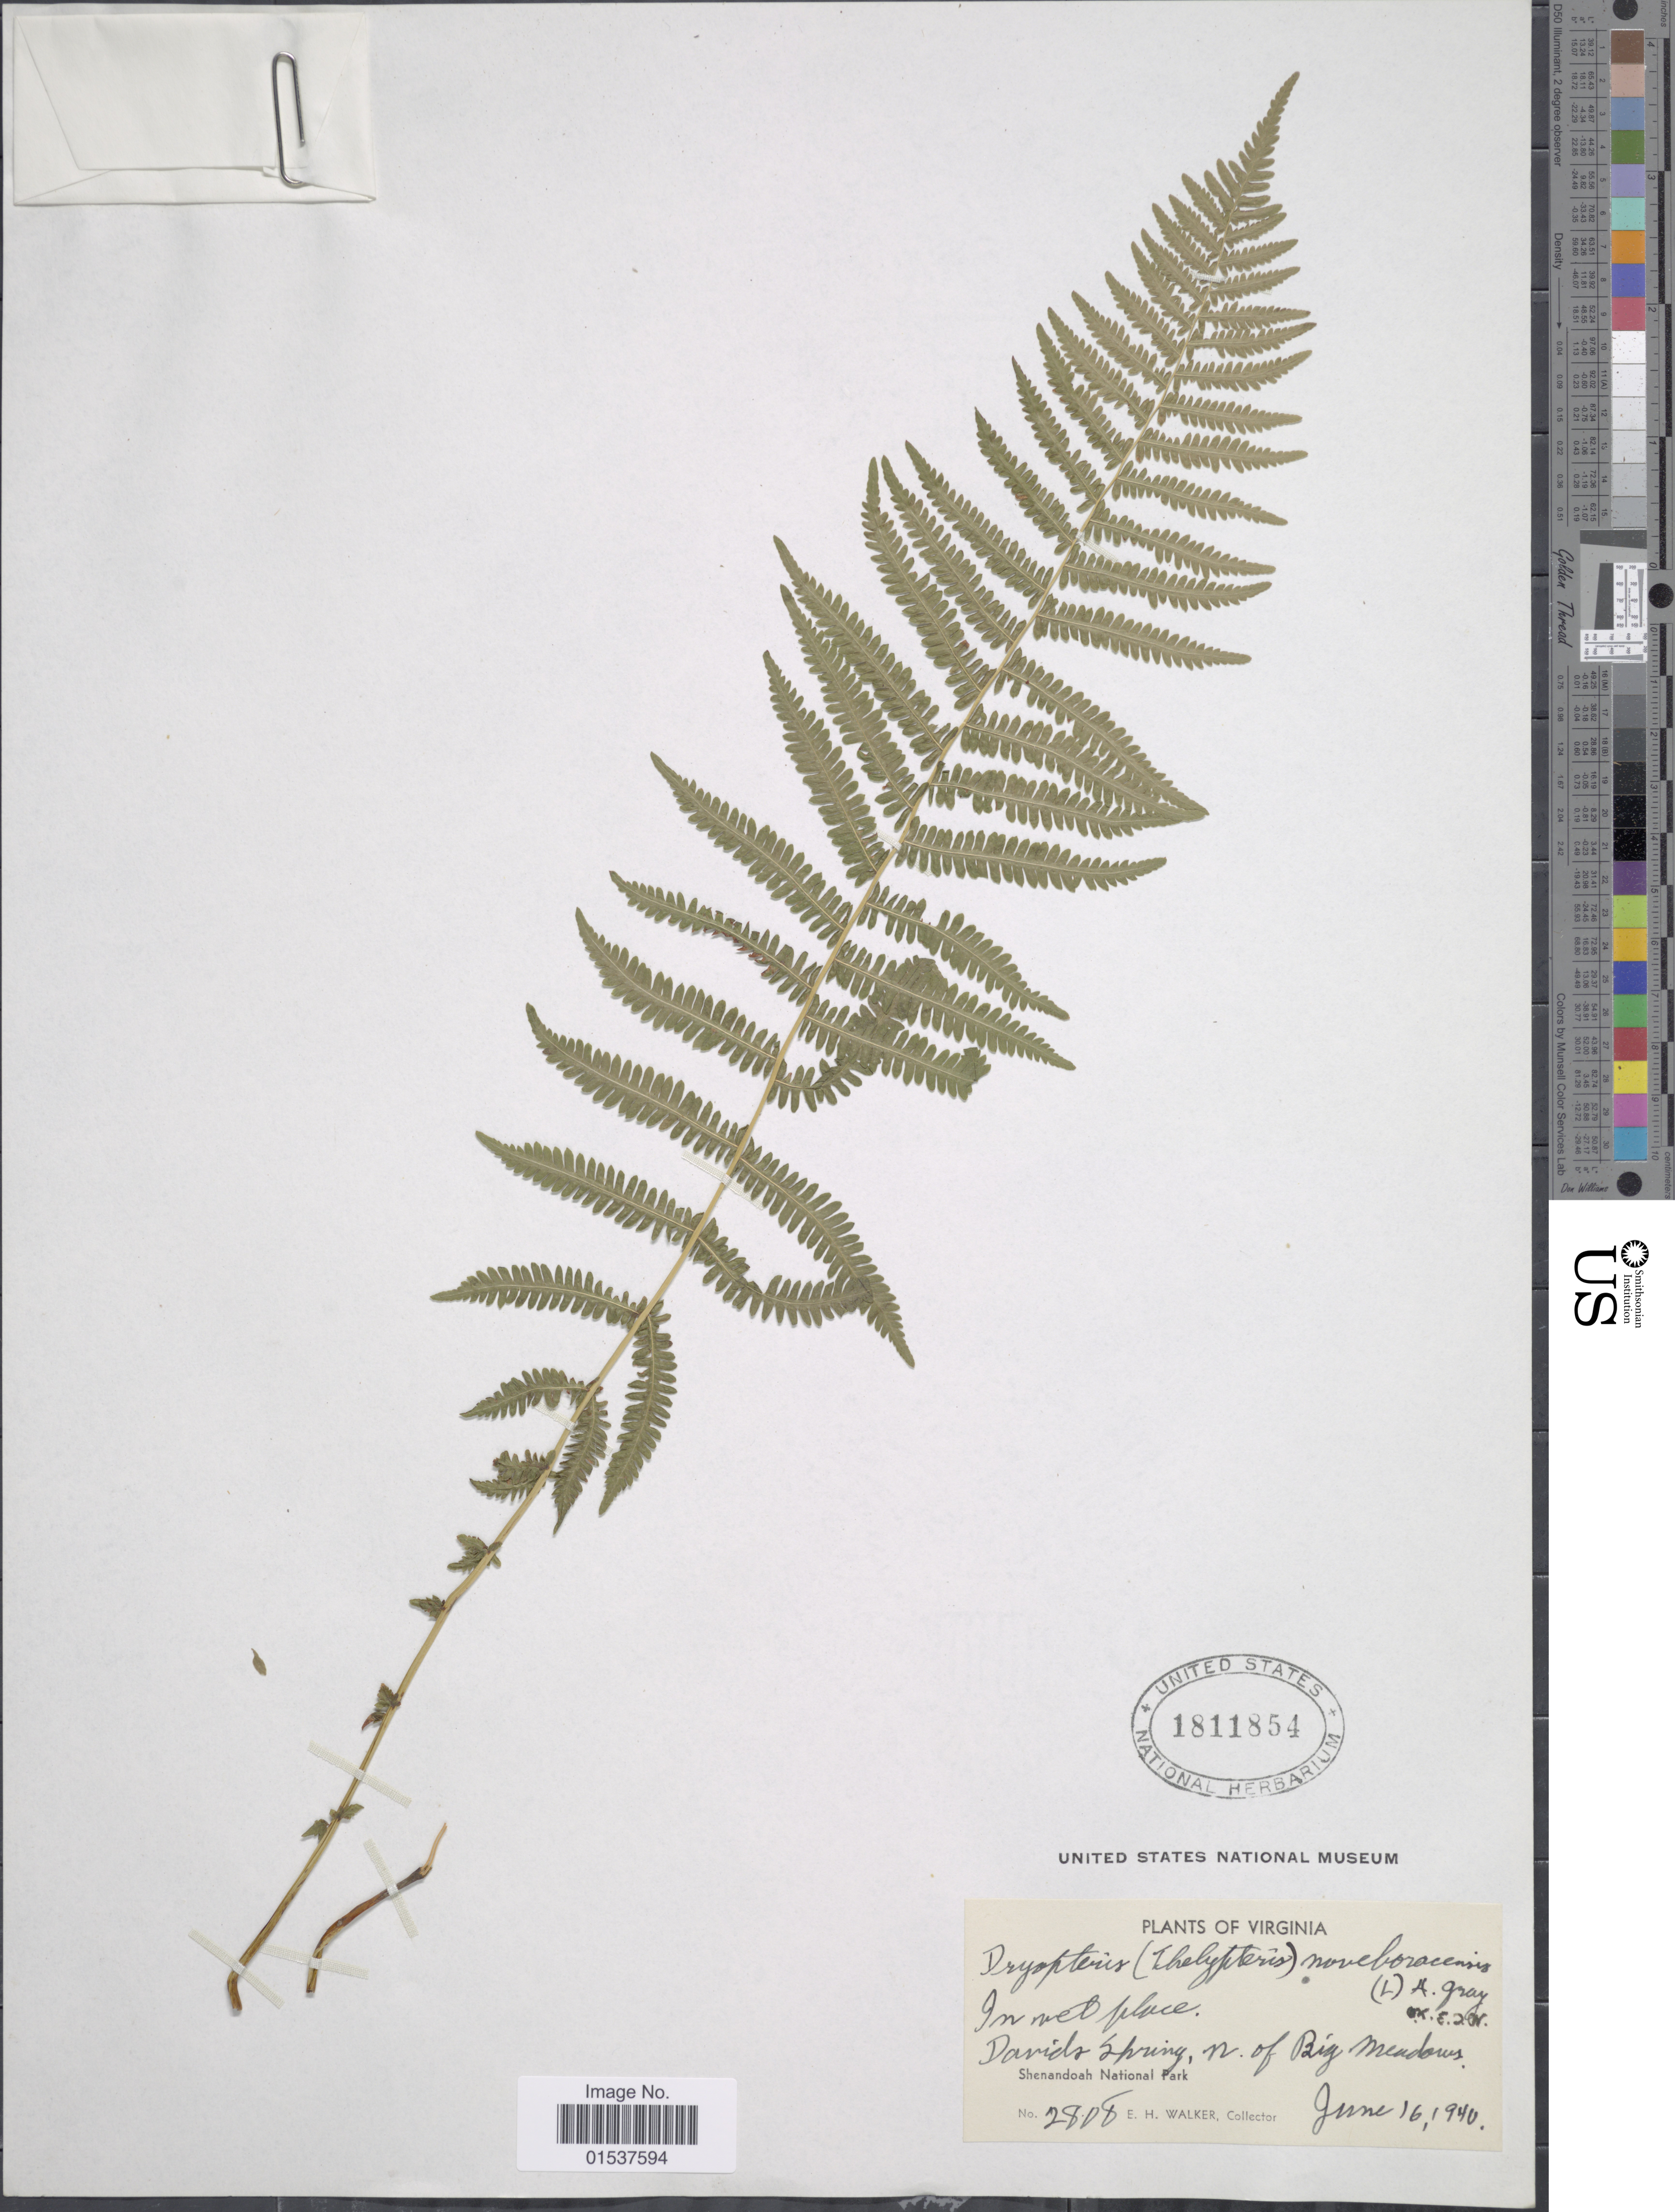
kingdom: Plantae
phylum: Tracheophyta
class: Polypodiopsida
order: Polypodiales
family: Thelypteridaceae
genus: Parathelypteris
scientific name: Parathelypteris noveboracensis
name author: (L.) Ching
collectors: E. H. Walker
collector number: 2808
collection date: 1940-06-16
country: United States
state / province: Virginia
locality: Davids Spring, N. of Big Meadwos, Shenandoah National Park.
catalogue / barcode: US 1811854